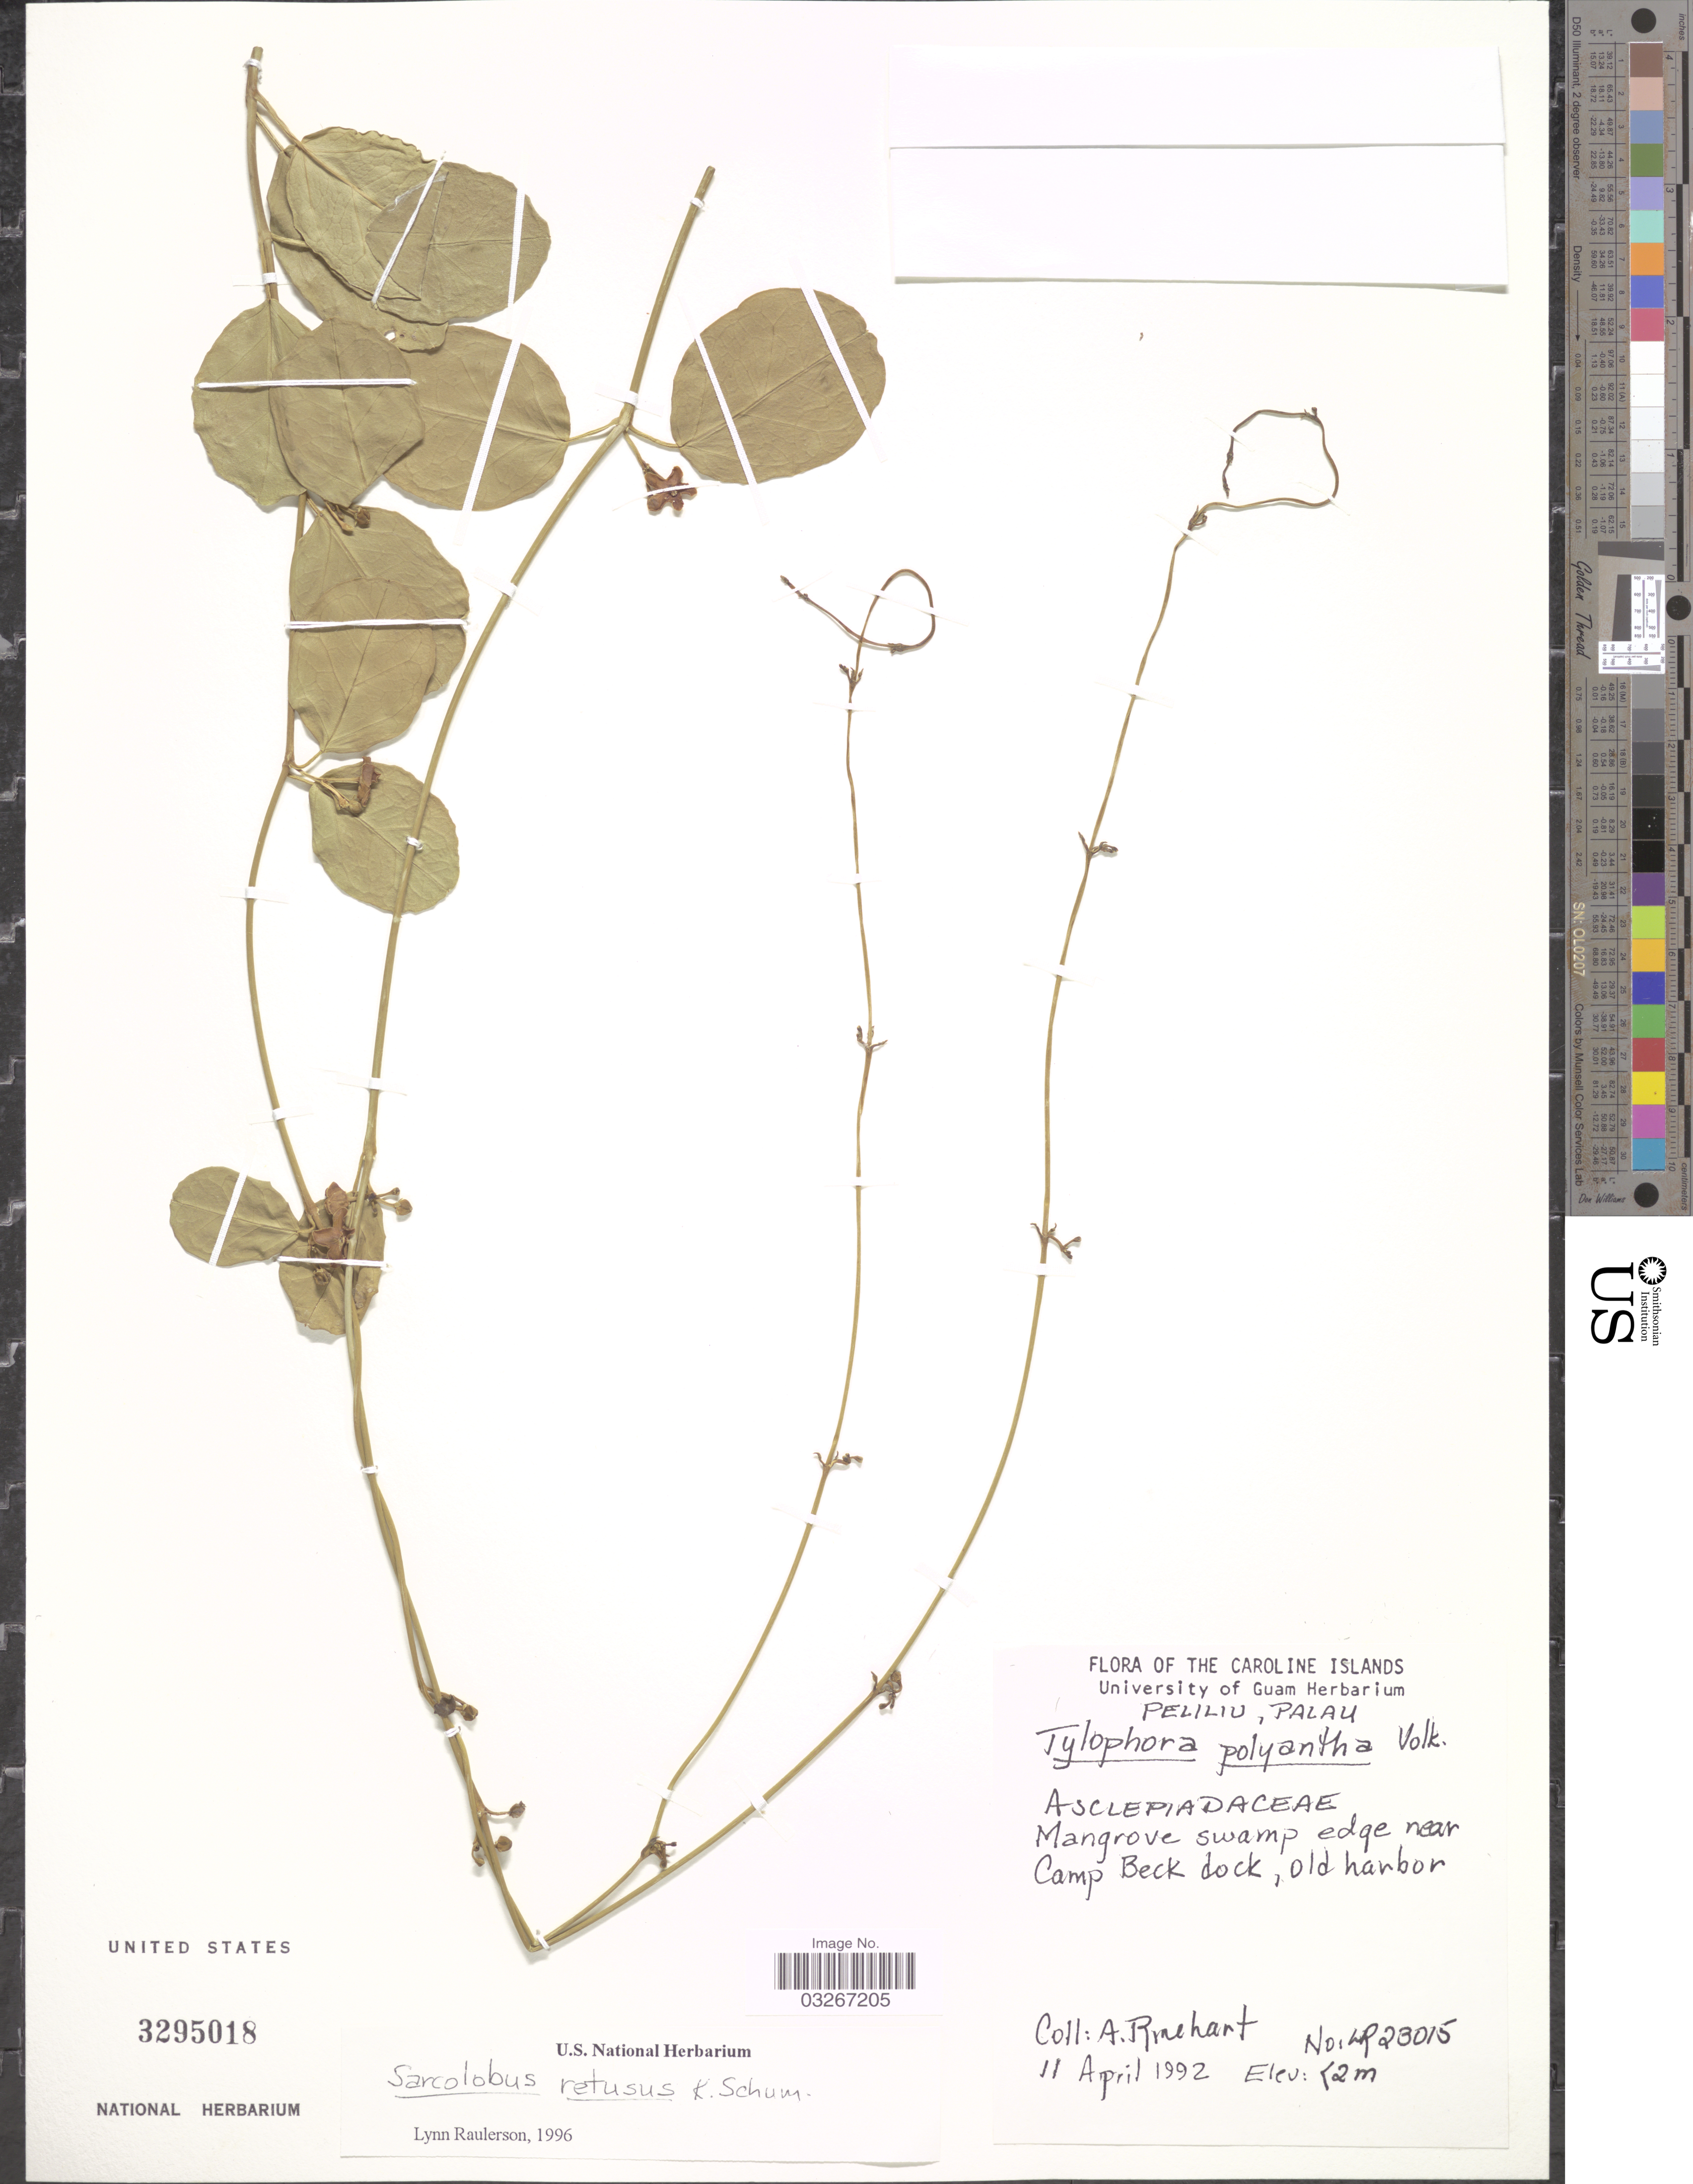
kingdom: Plantae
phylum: Tracheophyta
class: Magnoliopsida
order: Gentianales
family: Apocynaceae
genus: Sarcolobus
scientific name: Sarcolobus retusus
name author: K. Schum.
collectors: A. Rinehart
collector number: LR23015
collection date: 1992-04-11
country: Palau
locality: The Caroline Islands. Peliliu, Palau. Near Camp Beck dock, old harbor.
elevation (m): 2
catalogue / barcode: US 3295018